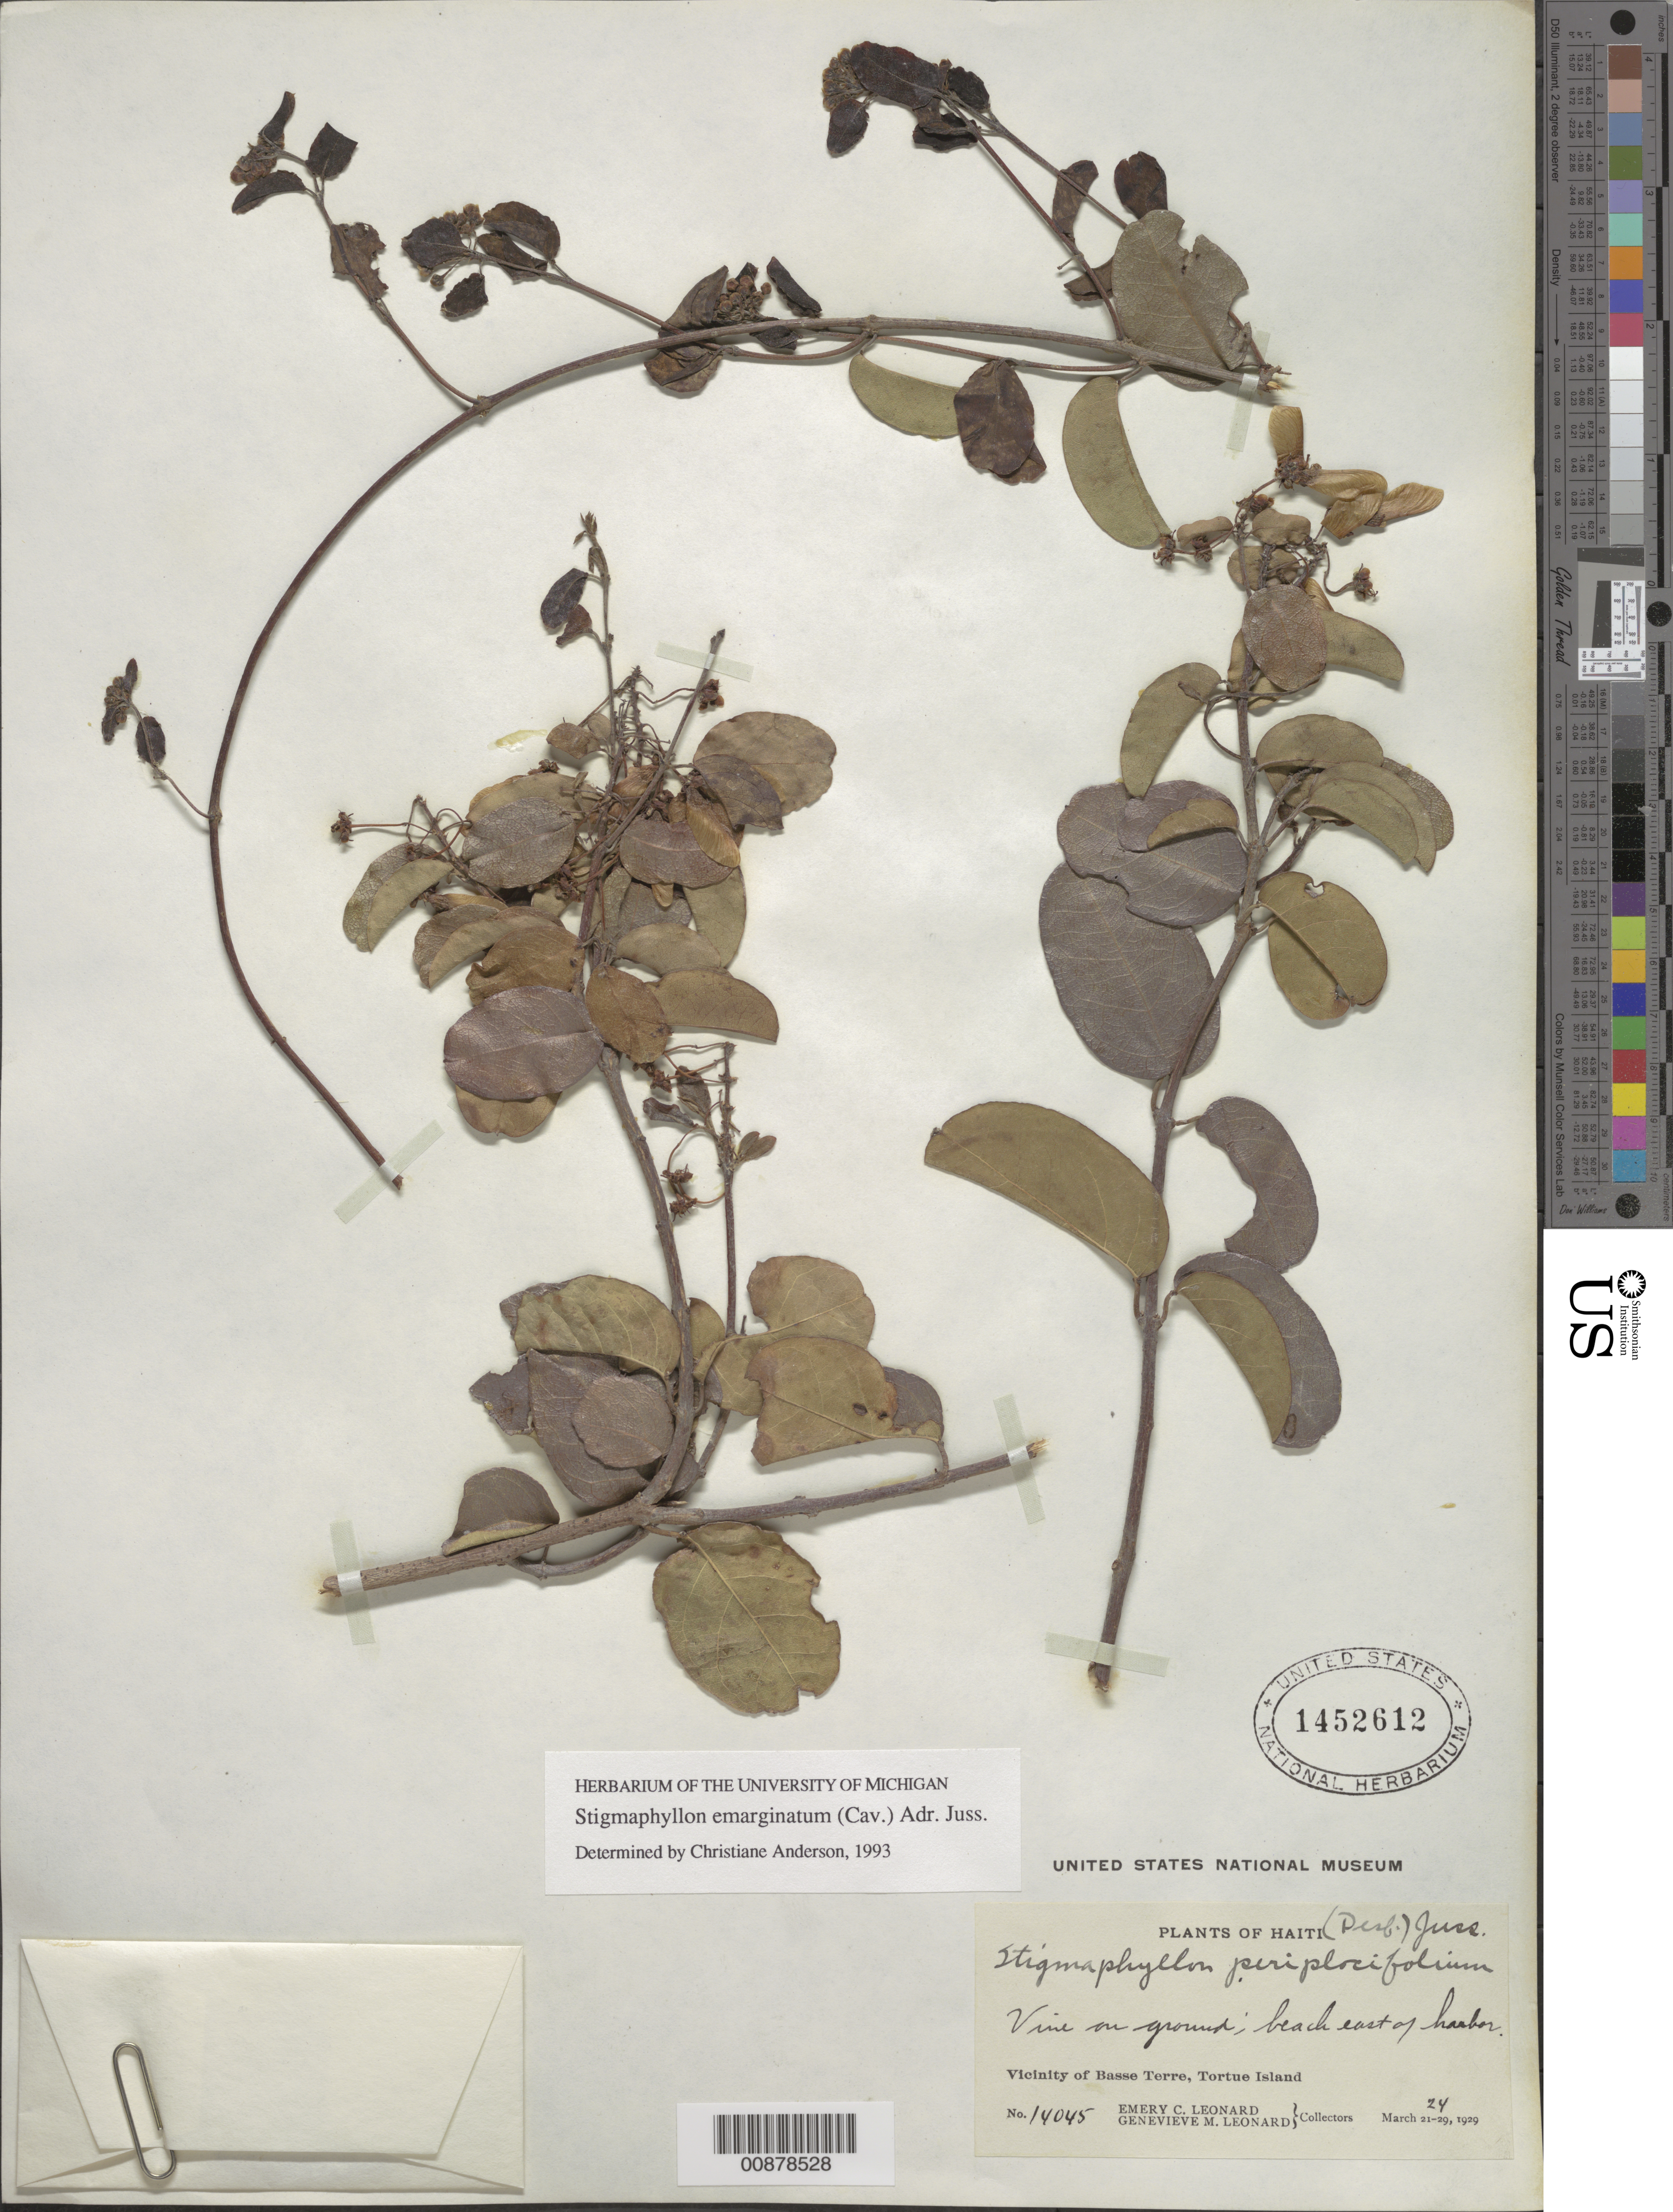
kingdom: Plantae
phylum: Tracheophyta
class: Magnoliopsida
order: Malpighiales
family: Malpighiaceae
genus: Stigmaphyllon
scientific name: Stigmaphyllon emarginatum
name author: (Cav.) A. Juss.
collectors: E. C. Leonard & G. M. Leonard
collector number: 14045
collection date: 1929-03-24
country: Haiti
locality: Beach east of harbor. Vicinity of Basse Terre, Tortue Island.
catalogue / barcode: US 1452612